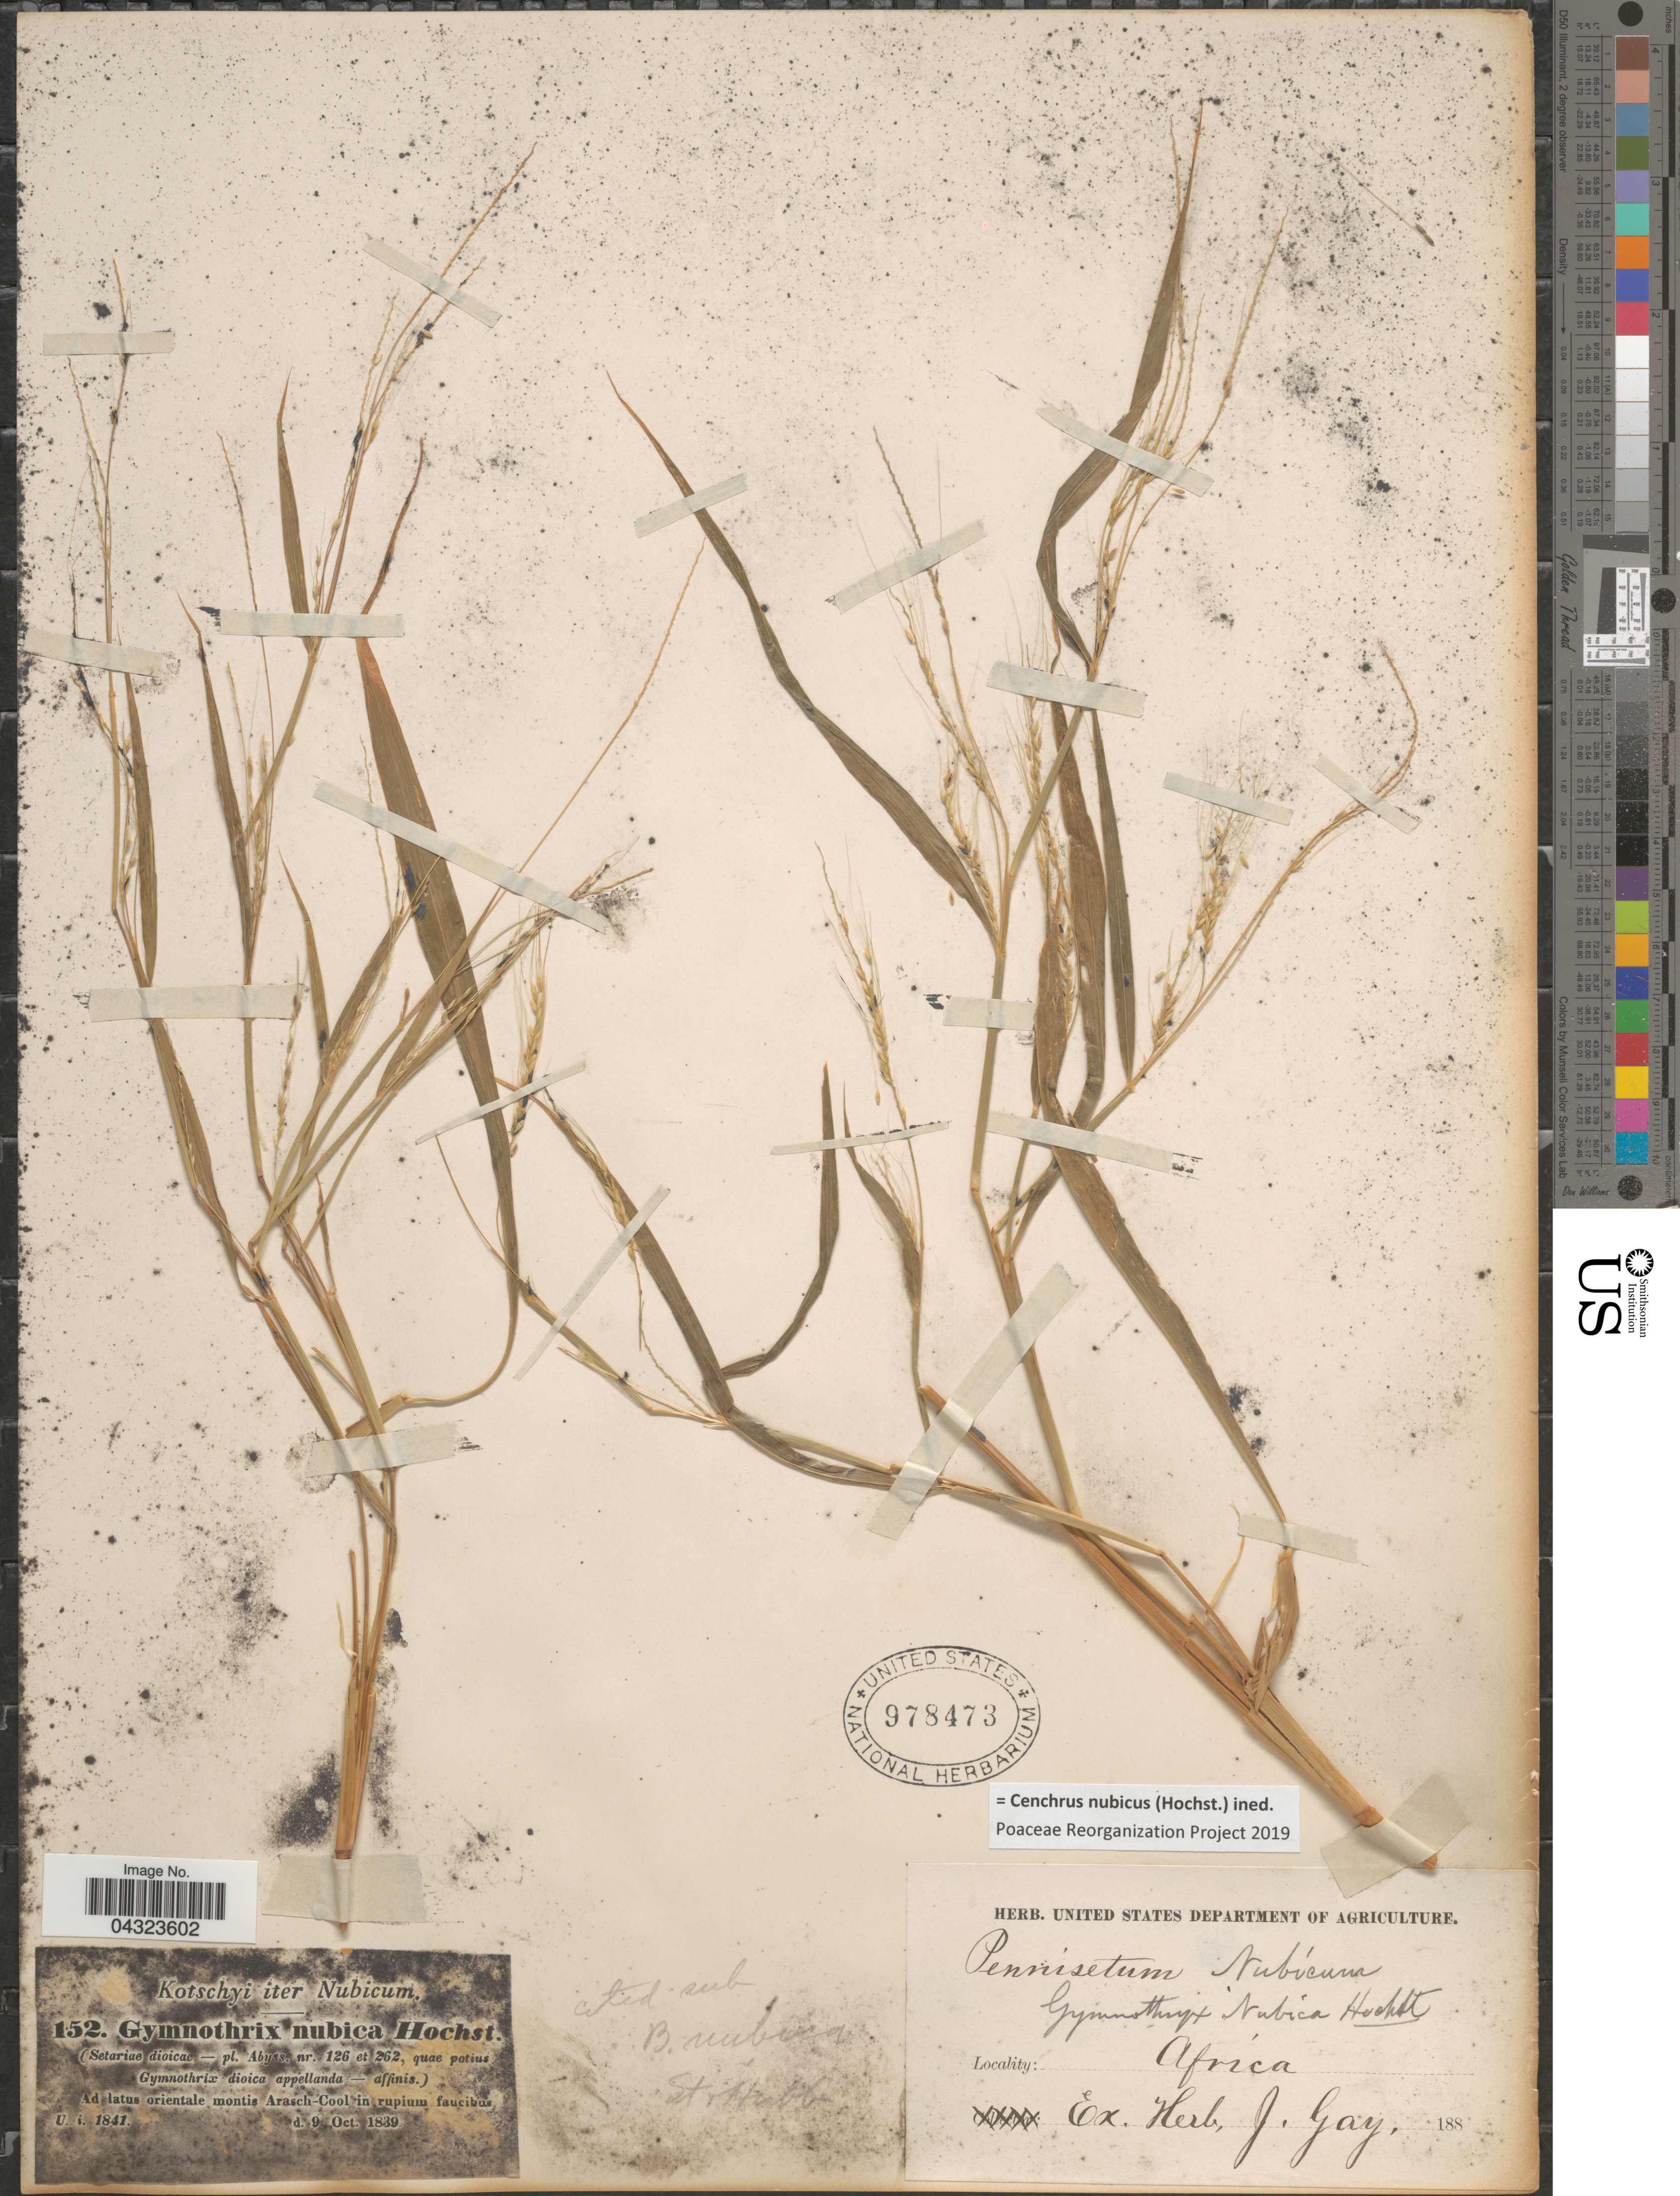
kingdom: Plantae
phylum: Tracheophyta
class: Liliopsida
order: Poales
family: Poaceae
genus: Cenchrus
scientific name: Cenchrus nubicus (Hochst.) ined. PRP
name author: (Hochst.)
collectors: -. Kotschyi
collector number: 152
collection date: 1839-10-09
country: Ethiopia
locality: Iter Nubicum. Ad latus orientale montis Arasch-Cool in rupium faucibus. Africa.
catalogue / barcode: US 978473